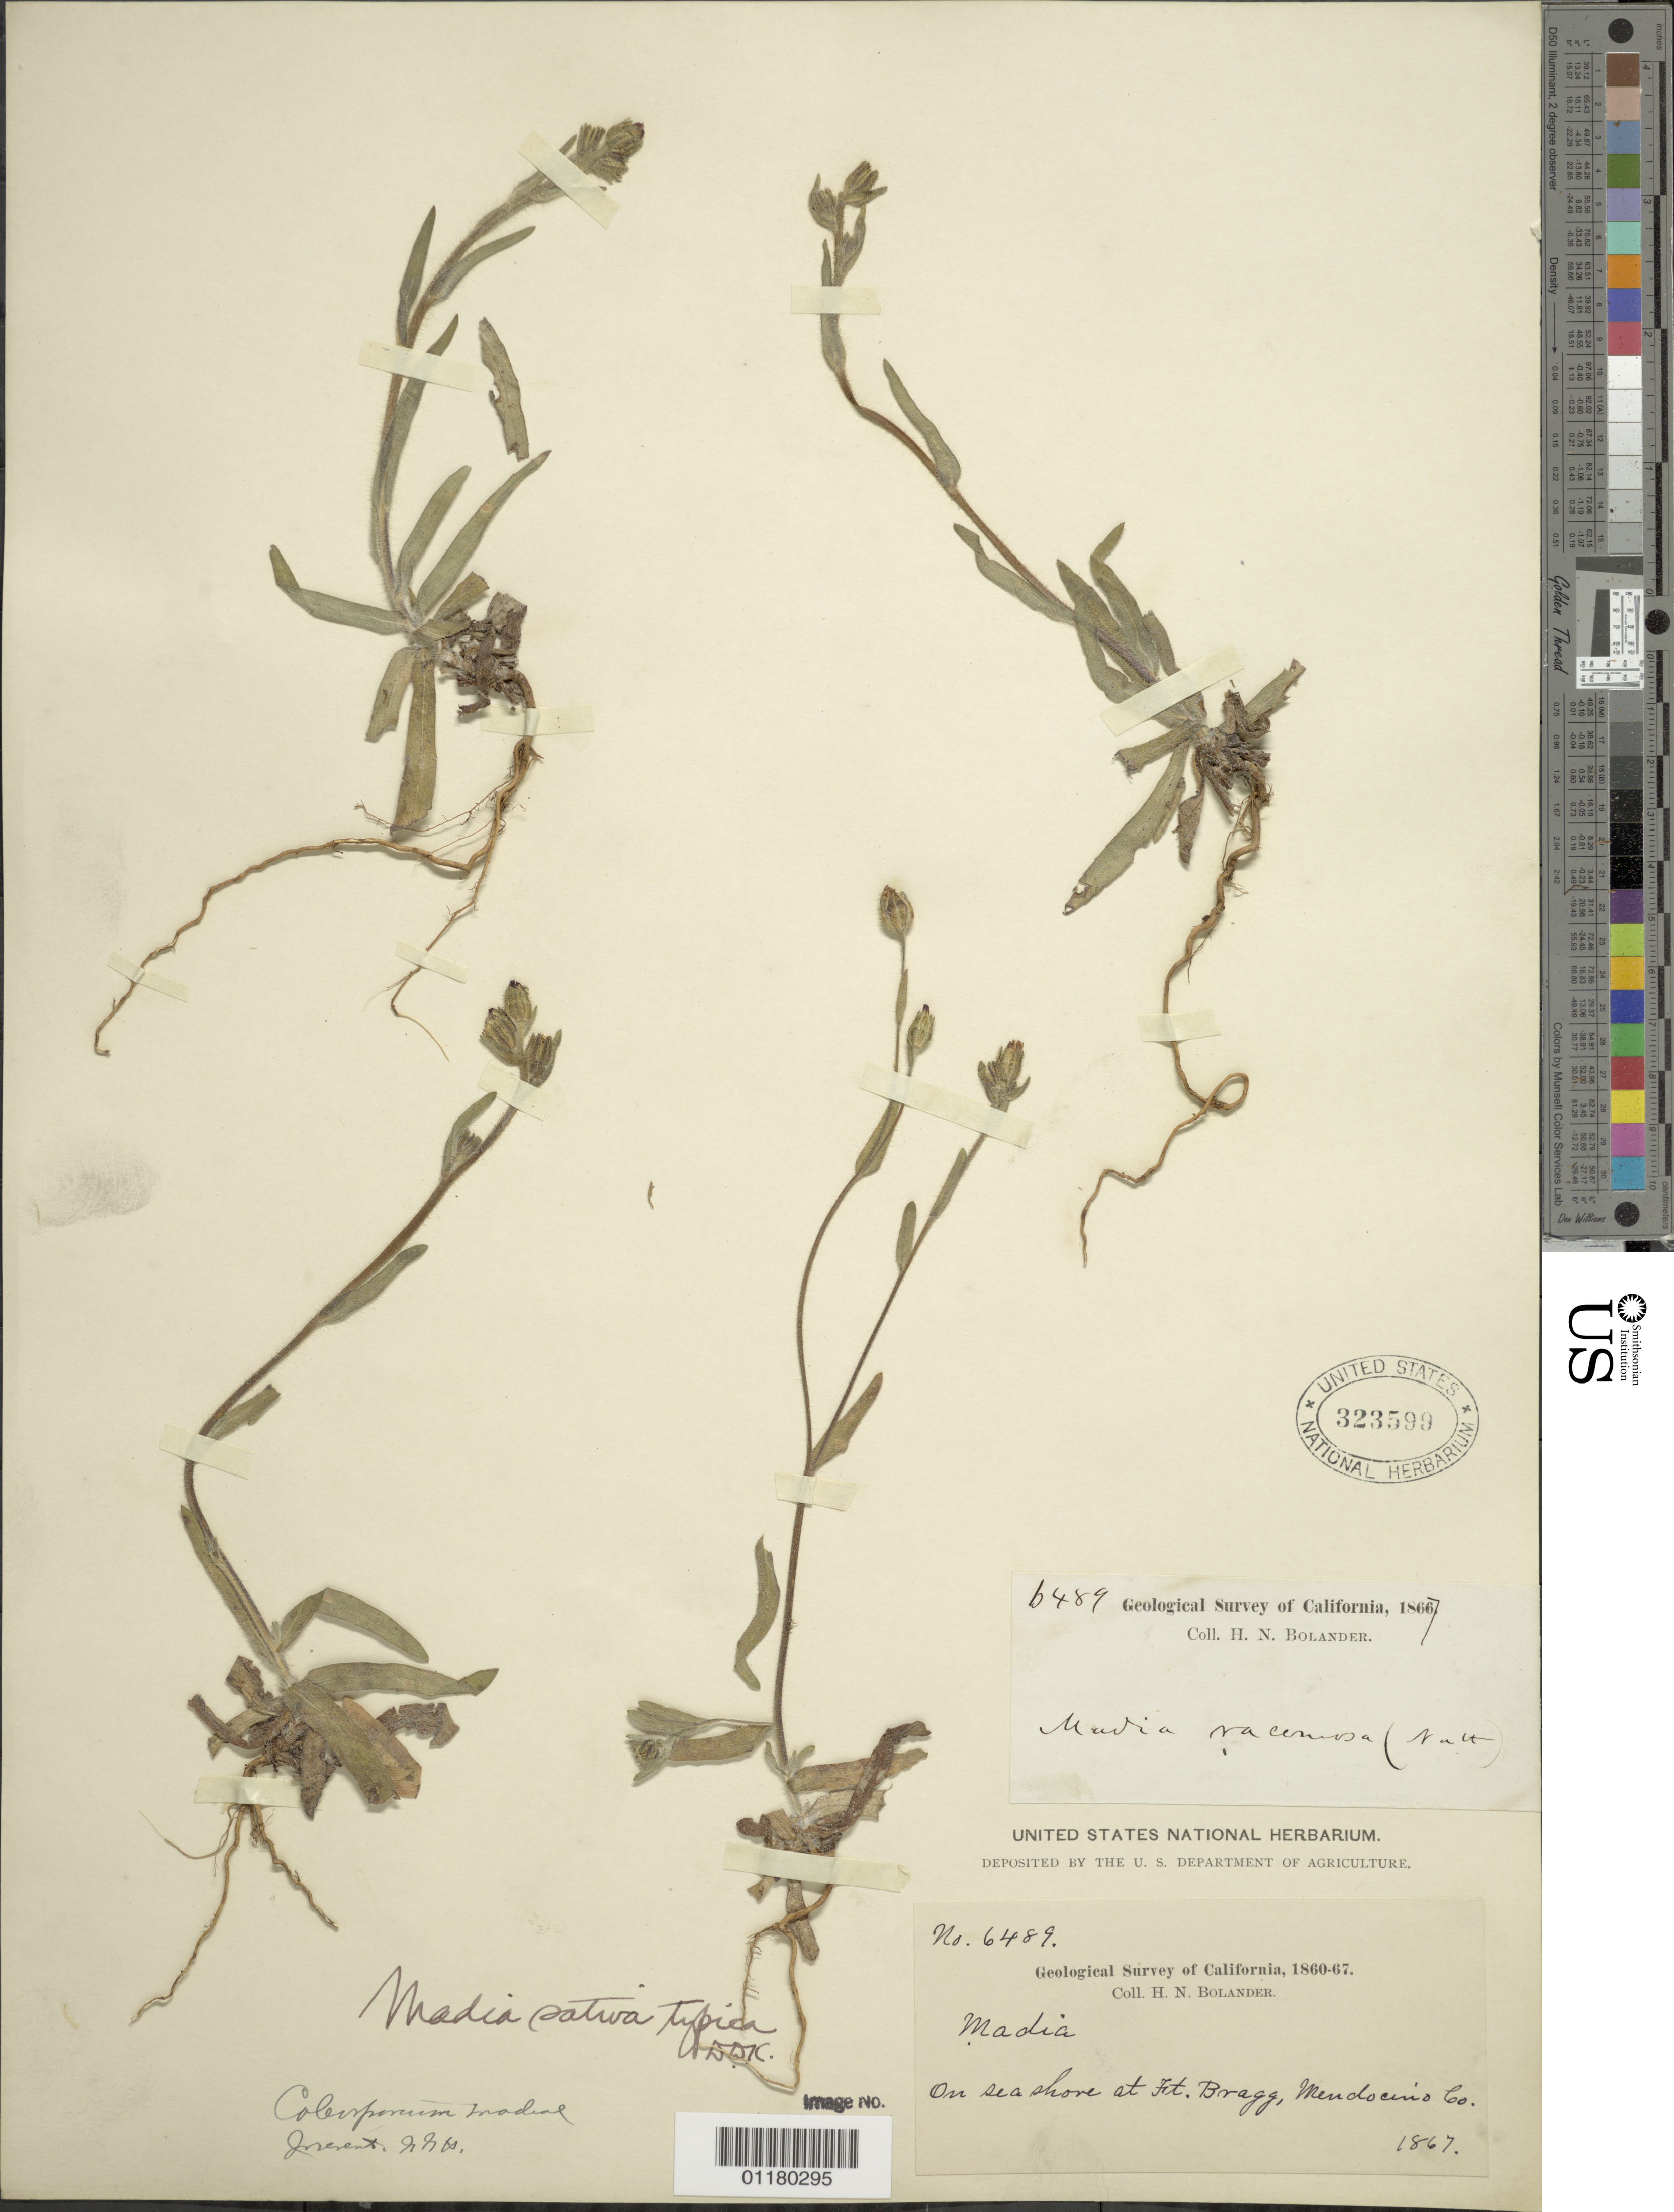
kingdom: Plantae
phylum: Tracheophyta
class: Magnoliopsida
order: Asterales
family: Asteraceae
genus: Madia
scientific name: Madia sativa subsp. sativa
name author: Molina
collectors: H. Bolander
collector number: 6489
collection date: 1867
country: United States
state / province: California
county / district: Mendocino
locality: Sea coast at Fort Bragg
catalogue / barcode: US 323599